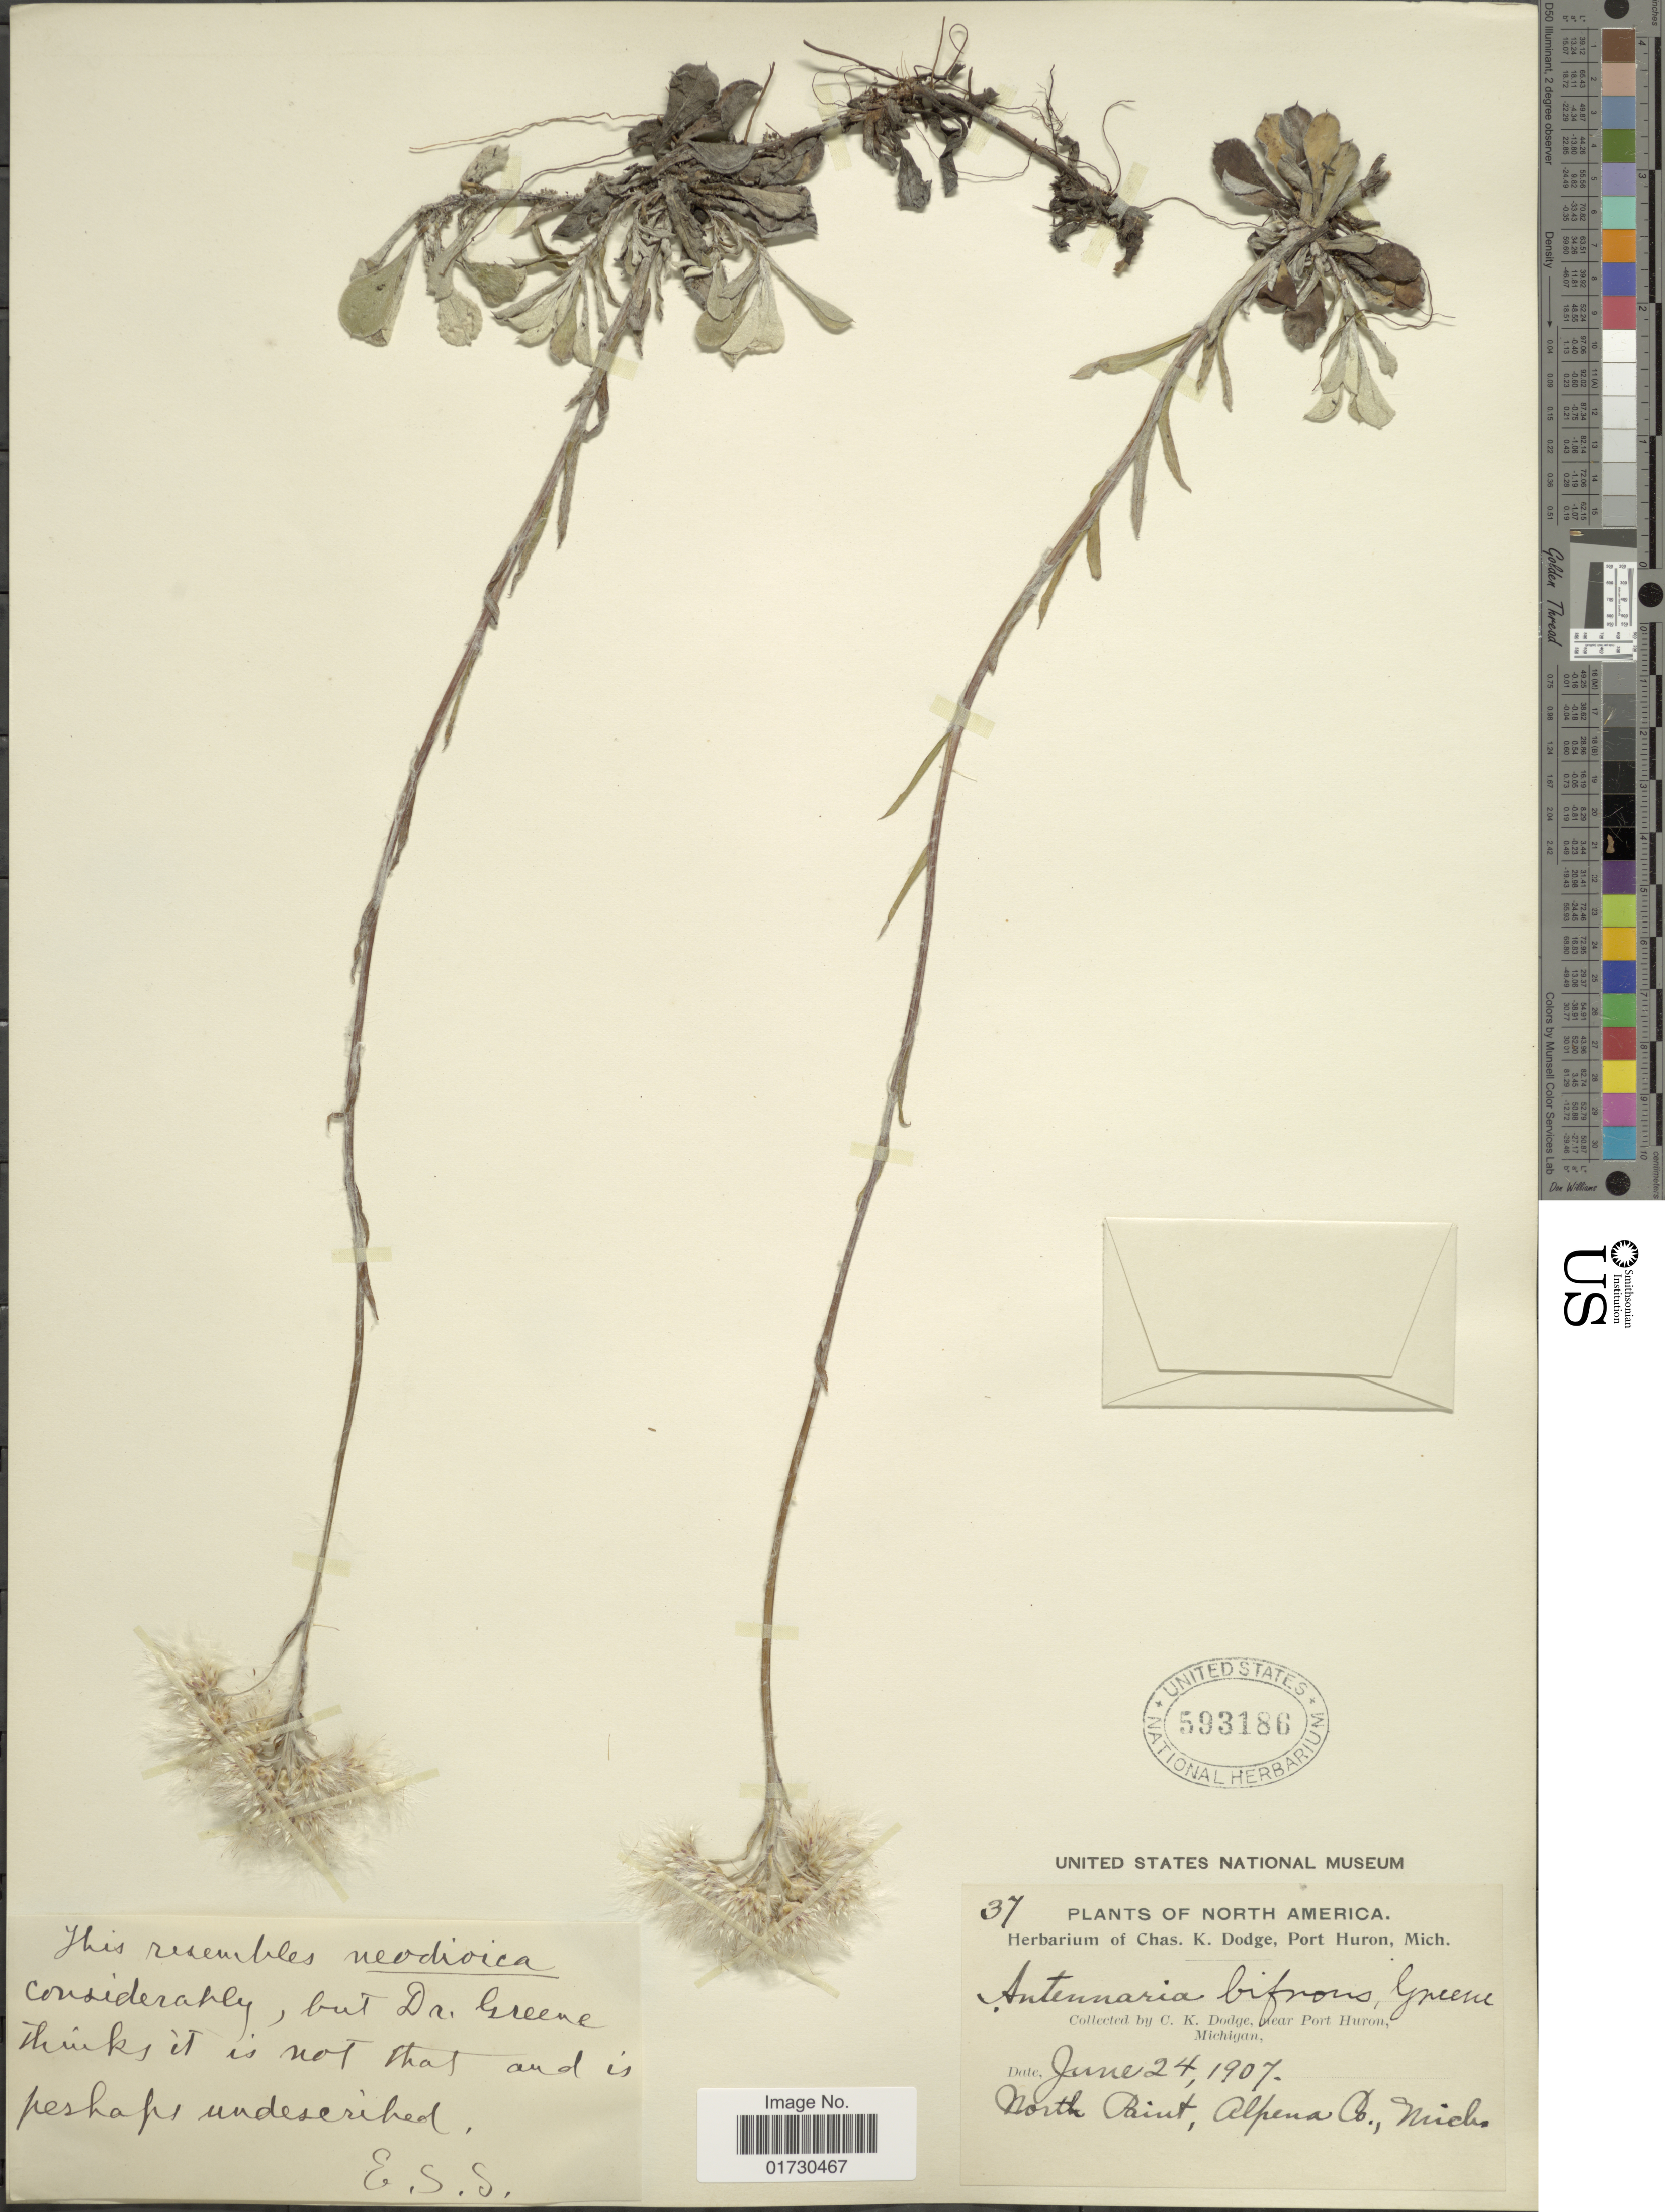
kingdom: Plantae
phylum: Tracheophyta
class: Magnoliopsida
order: Asterales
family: Asteraceae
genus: Antennaria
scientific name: Antennaria bifrons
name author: Greene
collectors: C. Dodge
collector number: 37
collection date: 1907-06-24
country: United States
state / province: Michigan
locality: Near Port Huron, North Point, Alpena Co.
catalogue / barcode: US 593186